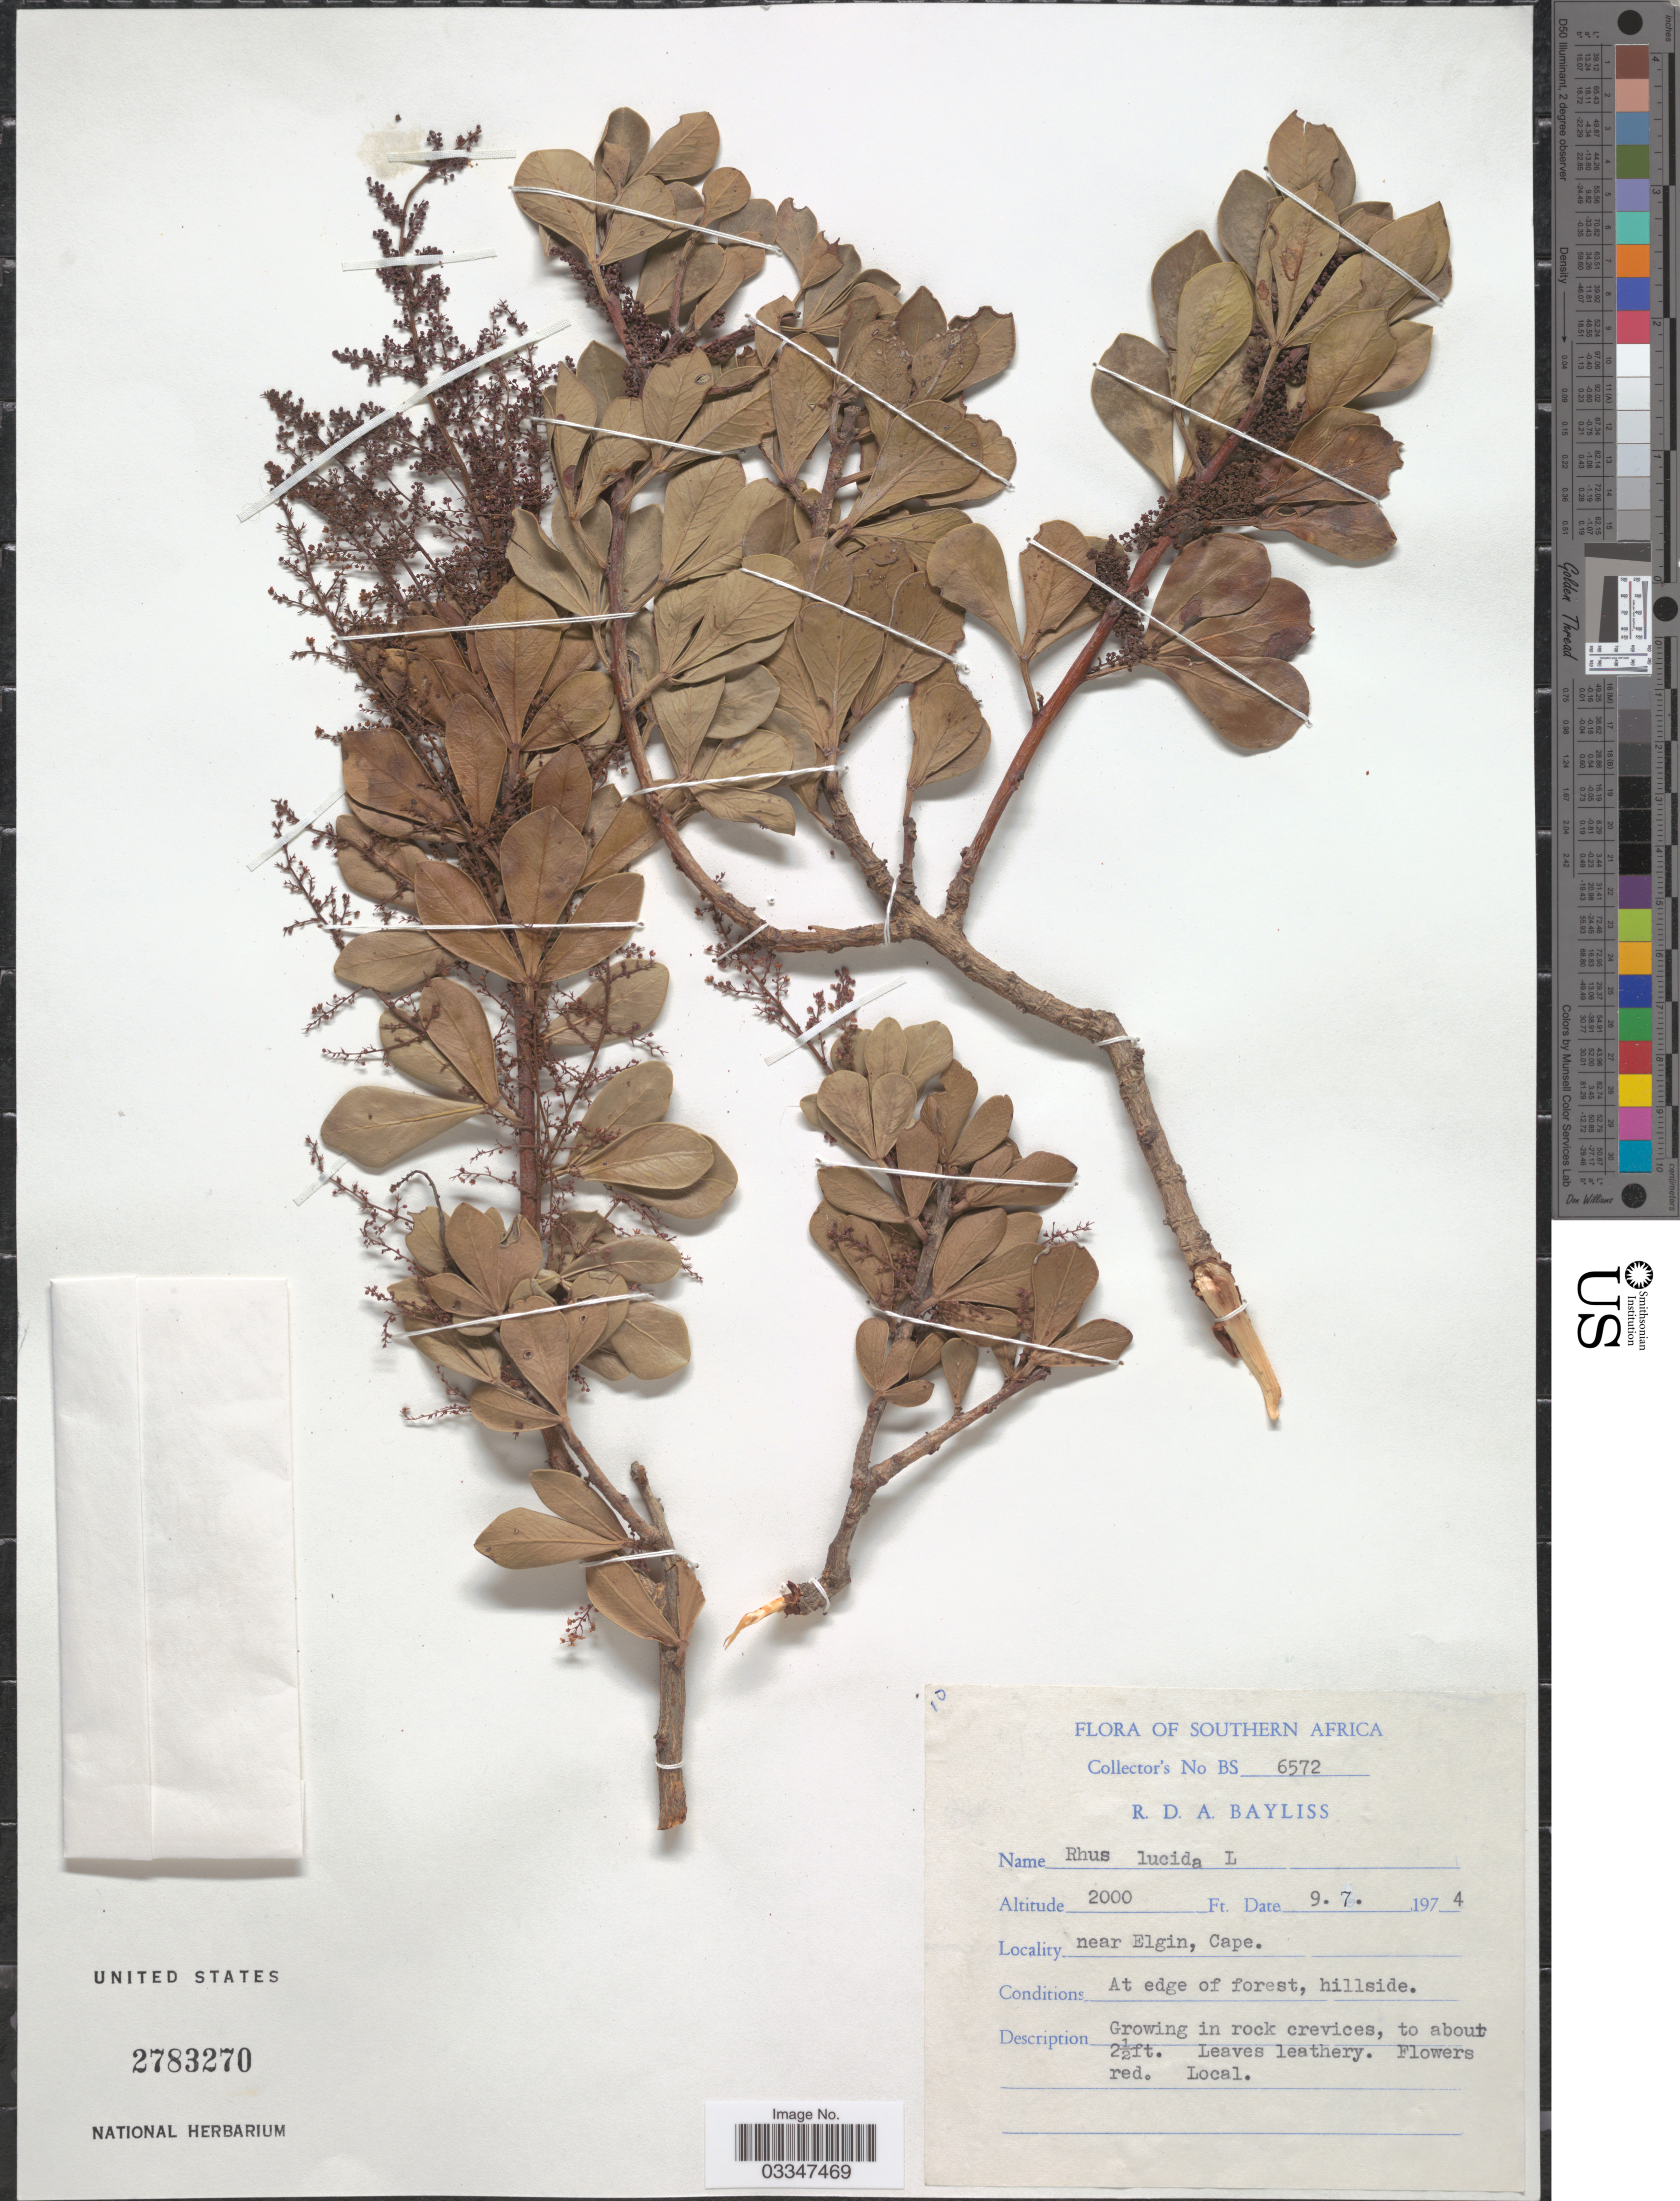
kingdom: Plantae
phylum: Tracheophyta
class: Magnoliopsida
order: Sapindales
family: Anacardiaceae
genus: Rhus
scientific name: Rhus lucida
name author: L.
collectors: R. Bayliss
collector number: BS 6572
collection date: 1974-07-09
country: South Africa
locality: Southern Africa, near Elgin, Cape.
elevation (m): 610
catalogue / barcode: US 2783270